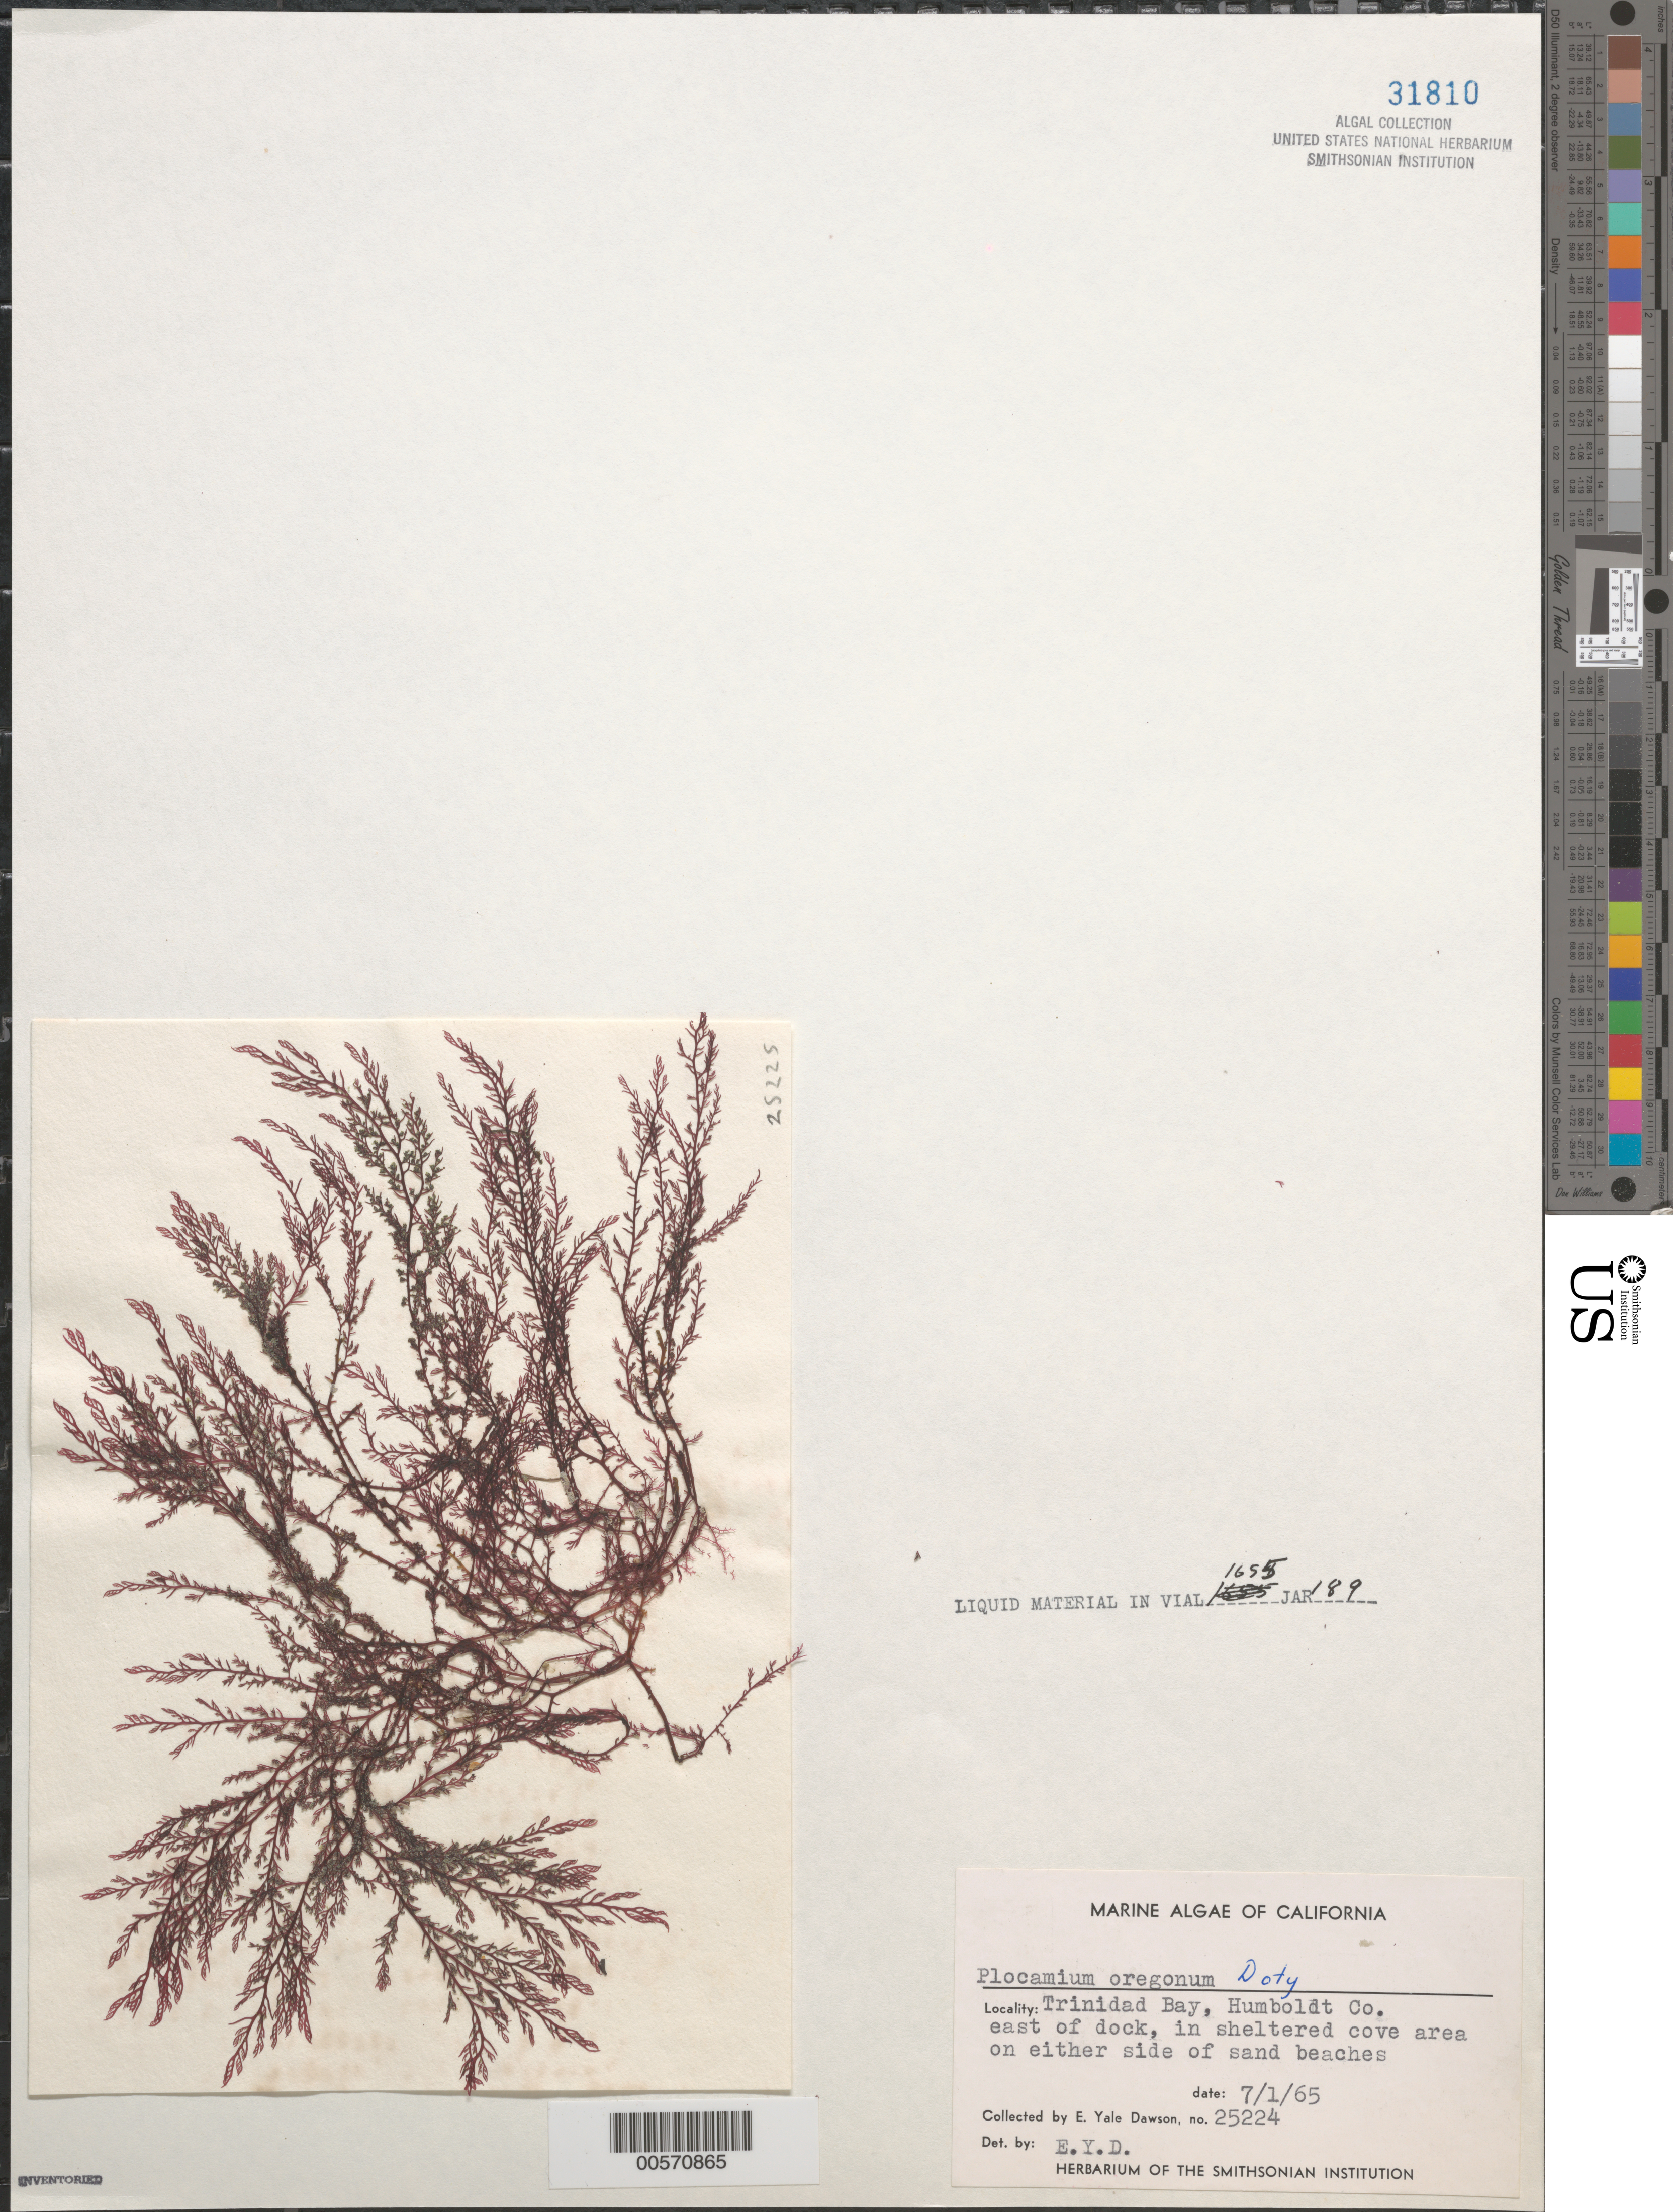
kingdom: Plantae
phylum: Rhodophyta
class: Florideophyceae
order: Plocamiales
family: Plocamiaceae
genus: Plocamium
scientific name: Plocamium oregonum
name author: Doty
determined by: Dawson, E. Y.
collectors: E. Y. Dawson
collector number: EYD 25224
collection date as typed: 01 Jul 1965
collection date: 1965-07-01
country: United States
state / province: California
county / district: Humboldt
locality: Trinidad Bay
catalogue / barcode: US 31810